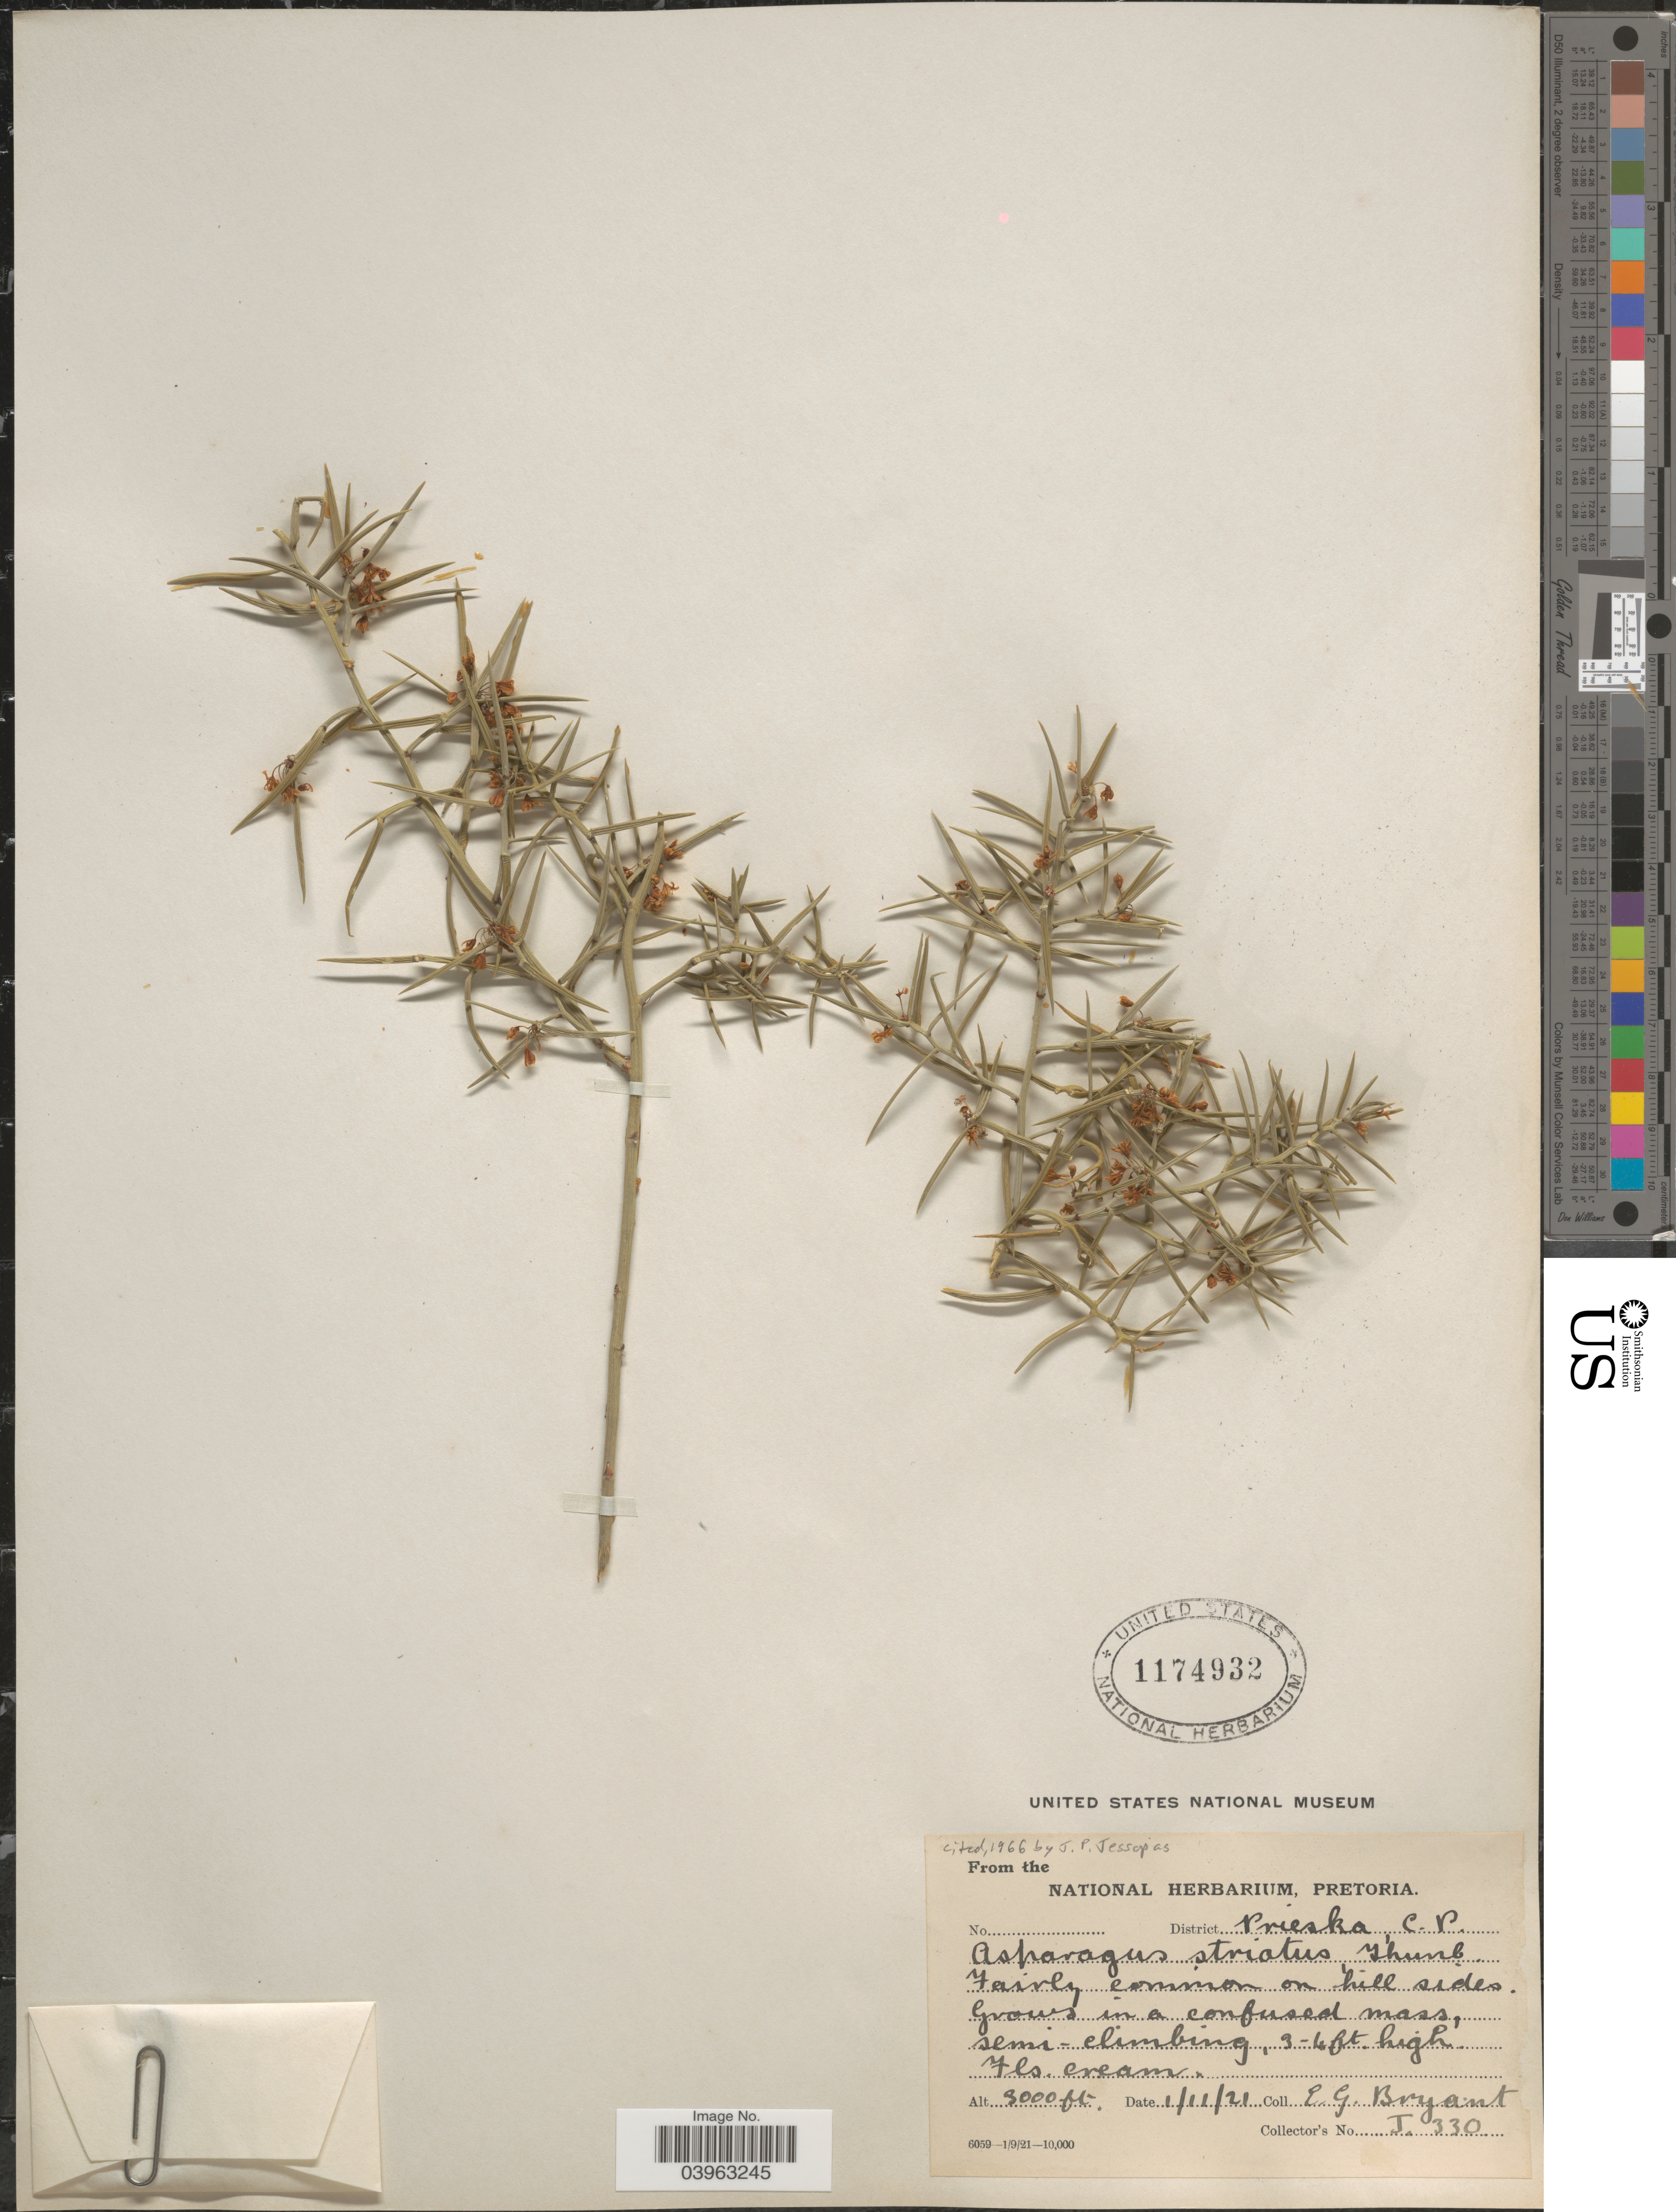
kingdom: Plantae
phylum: Tracheophyta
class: Liliopsida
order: Asparagales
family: Asparagaceae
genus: Asparagus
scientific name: Asparagus striatus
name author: (L. f.) Thunb.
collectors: E. Bryant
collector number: J330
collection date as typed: Transcribed d/m/y: 1/11/21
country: South Africa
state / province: Northern Cape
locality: District Prieska, C. P.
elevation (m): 914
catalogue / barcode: US 1174932